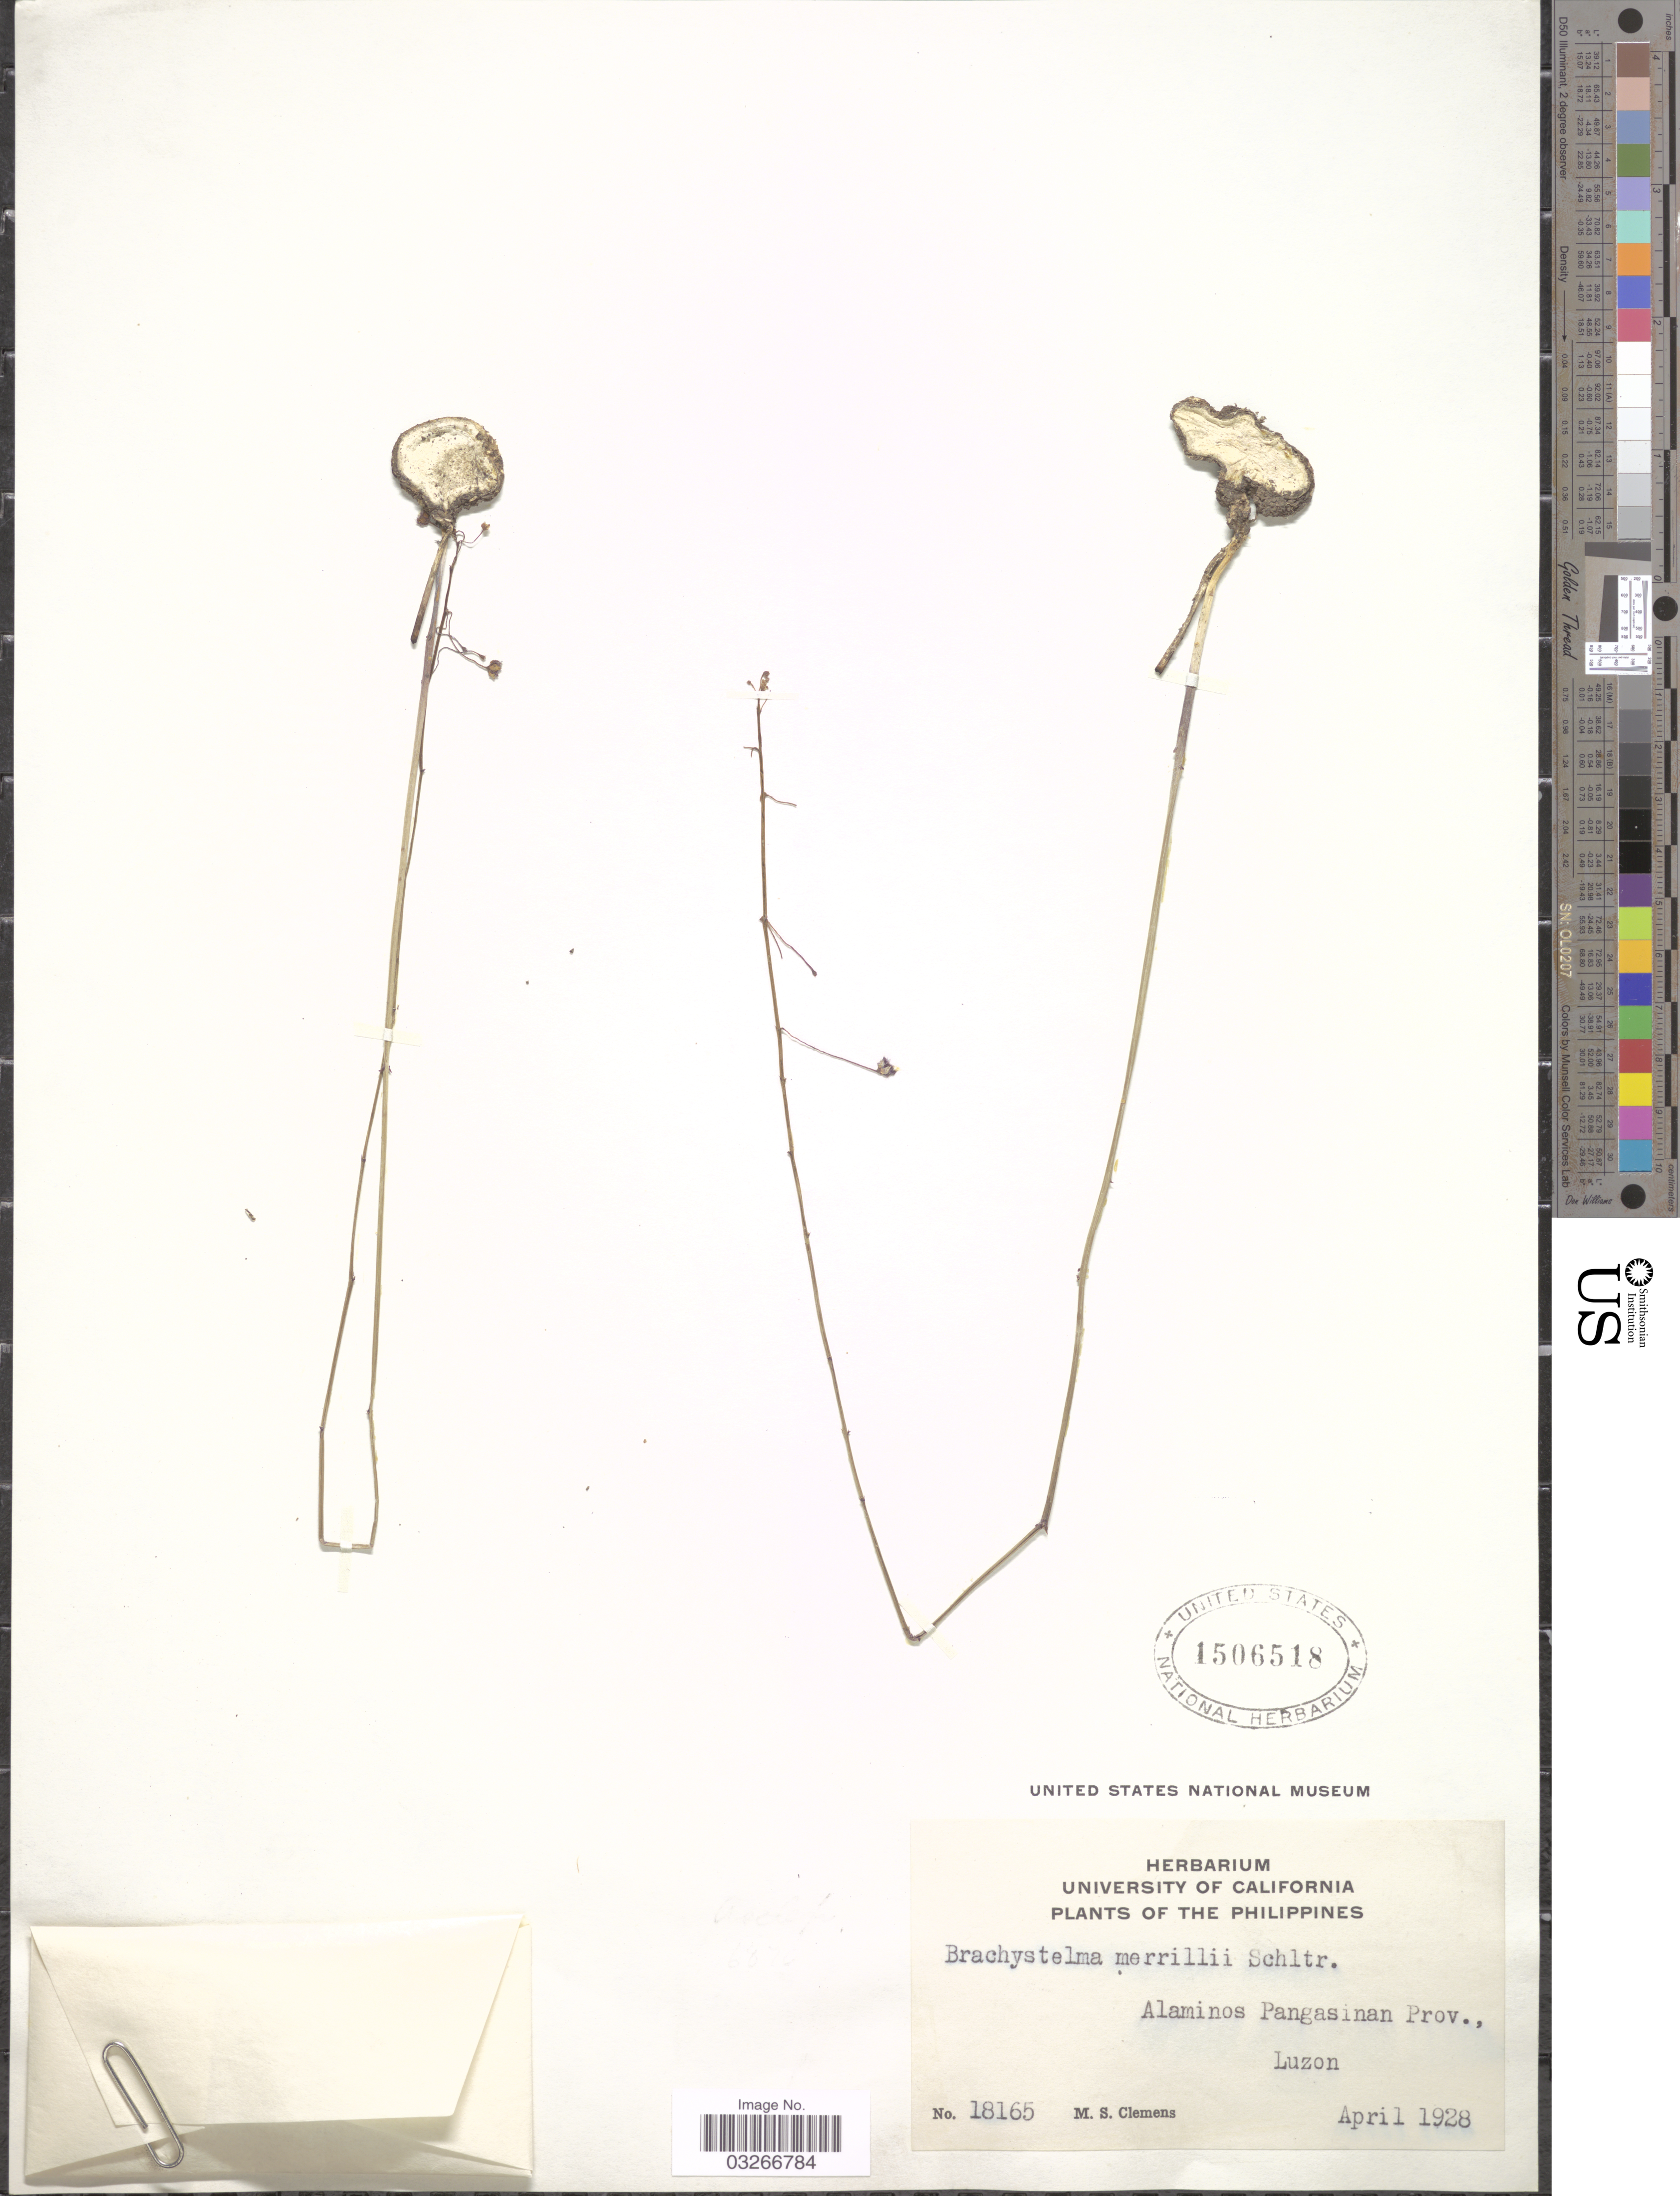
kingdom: Plantae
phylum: Tracheophyta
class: Magnoliopsida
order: Gentianales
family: Apocynaceae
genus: Brachystelma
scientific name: Brachystelma merrillii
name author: Schltr.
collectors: M. S. Clemens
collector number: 18165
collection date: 1928-04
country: Philippines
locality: Alaminos Pangasinan Prov., Luzon.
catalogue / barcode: US 1506518